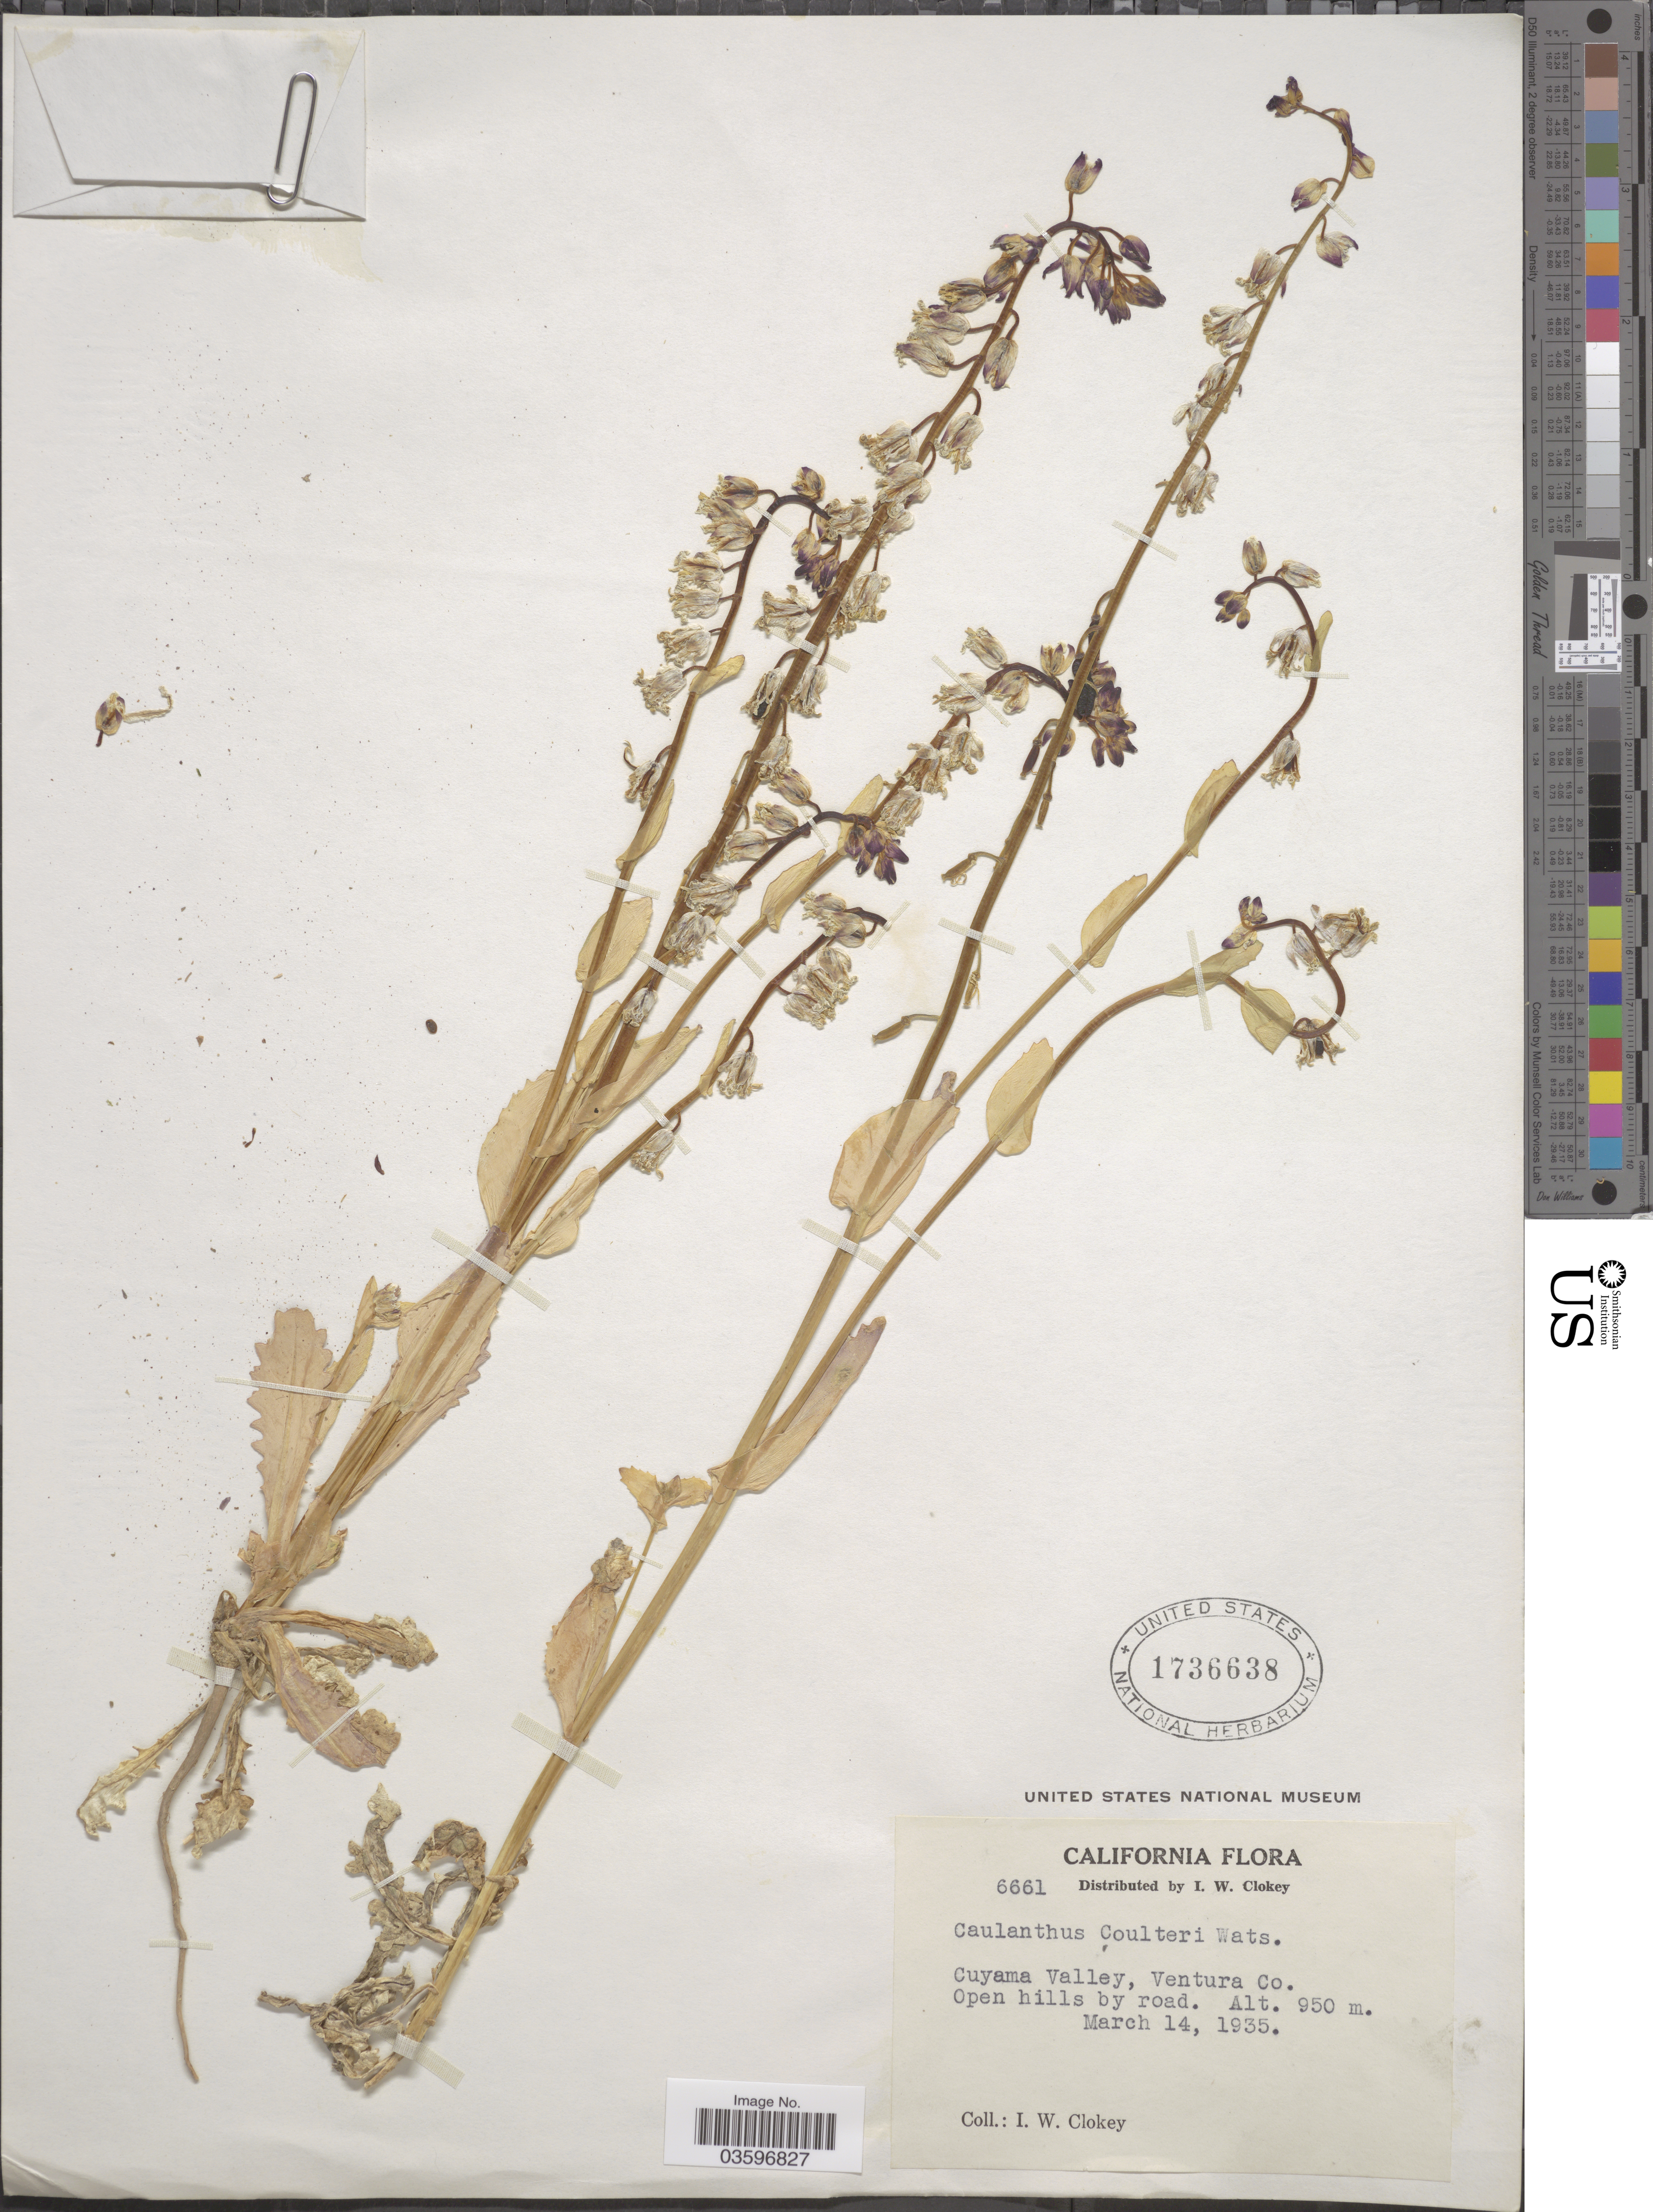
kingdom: Plantae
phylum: Tracheophyta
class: Magnoliopsida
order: Brassicales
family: Brassicaceae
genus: Caulanthus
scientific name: Caulanthus coulteri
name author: S. Watson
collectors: I. W. Clokey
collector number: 6661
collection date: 1935-03-14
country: United States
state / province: California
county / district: Ventura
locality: Cuyama Valley, Ventura Co.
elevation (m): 950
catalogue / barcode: US 1736638